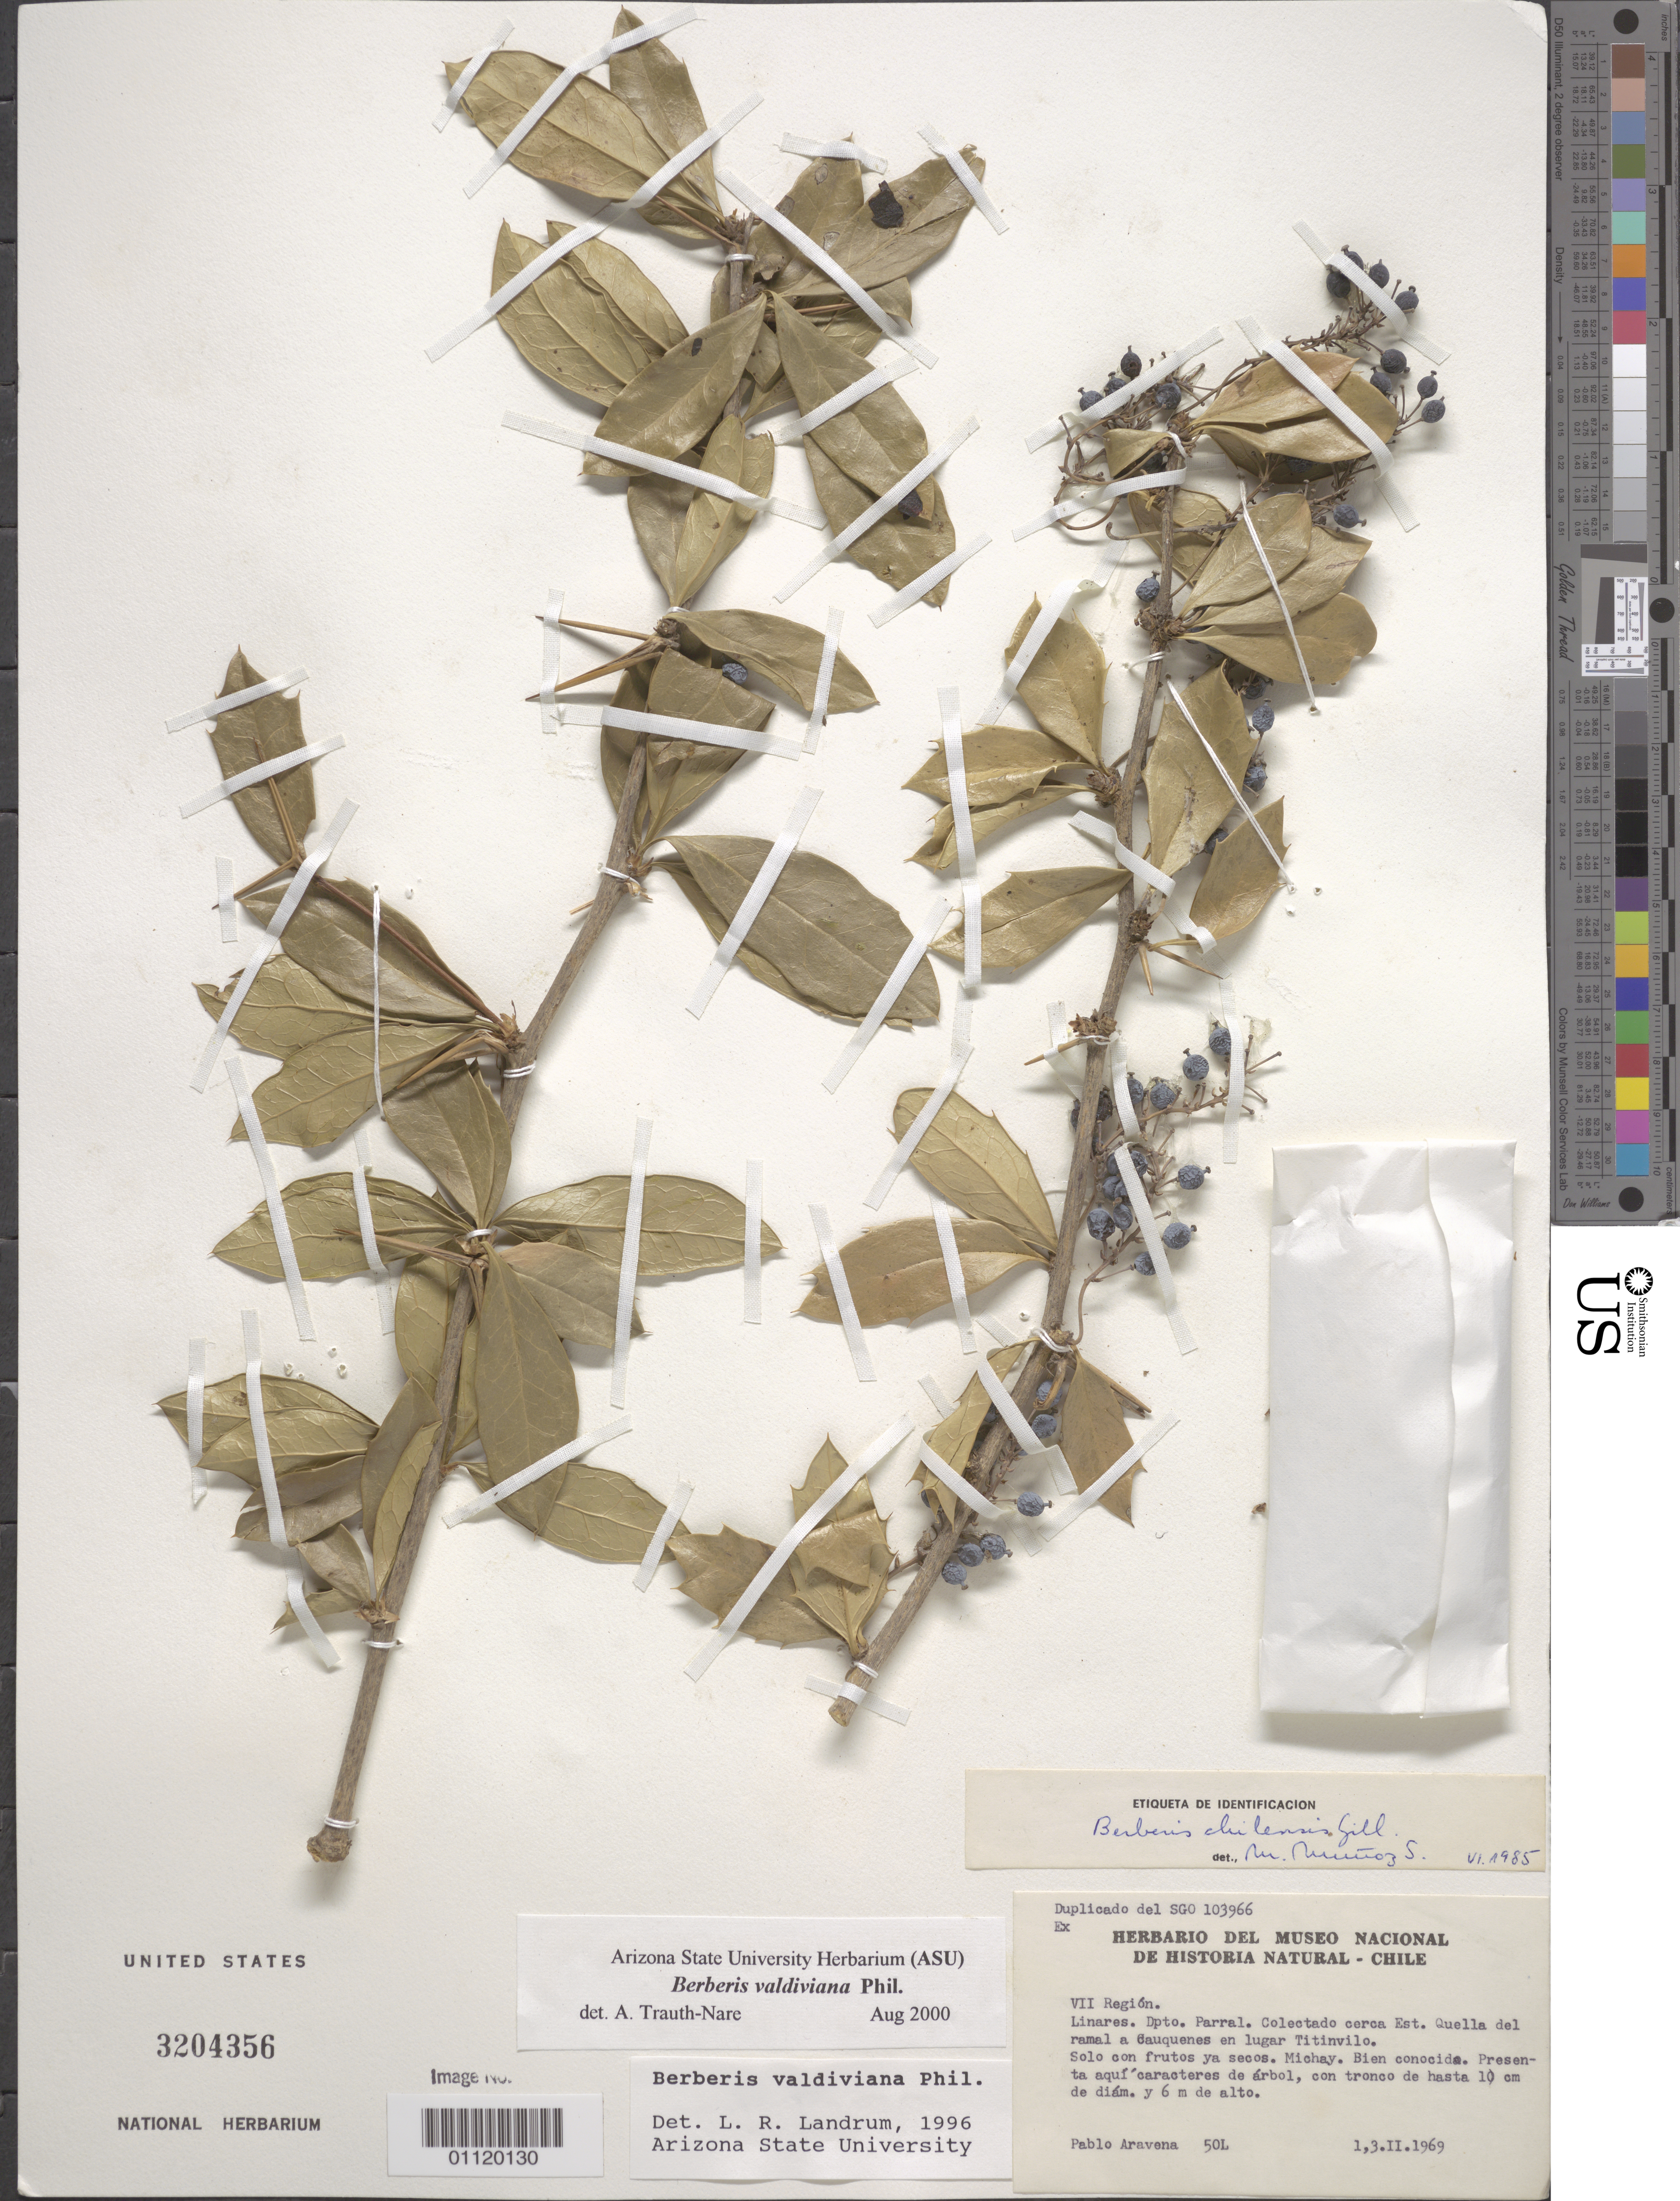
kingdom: Plantae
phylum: Tracheophyta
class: Magnoliopsida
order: Ranunculales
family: Berberidaceae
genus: Berberis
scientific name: Berberis valdiviana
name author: Phil.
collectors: P. Aravena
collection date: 1969-02-01,1969-02-03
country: Chile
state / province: Maule (VII)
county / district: Linares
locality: Departamento Parral. Colectado cerca Est. Quella del ramal a cauquenes en lugar Titinvilo.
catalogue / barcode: US 3204356